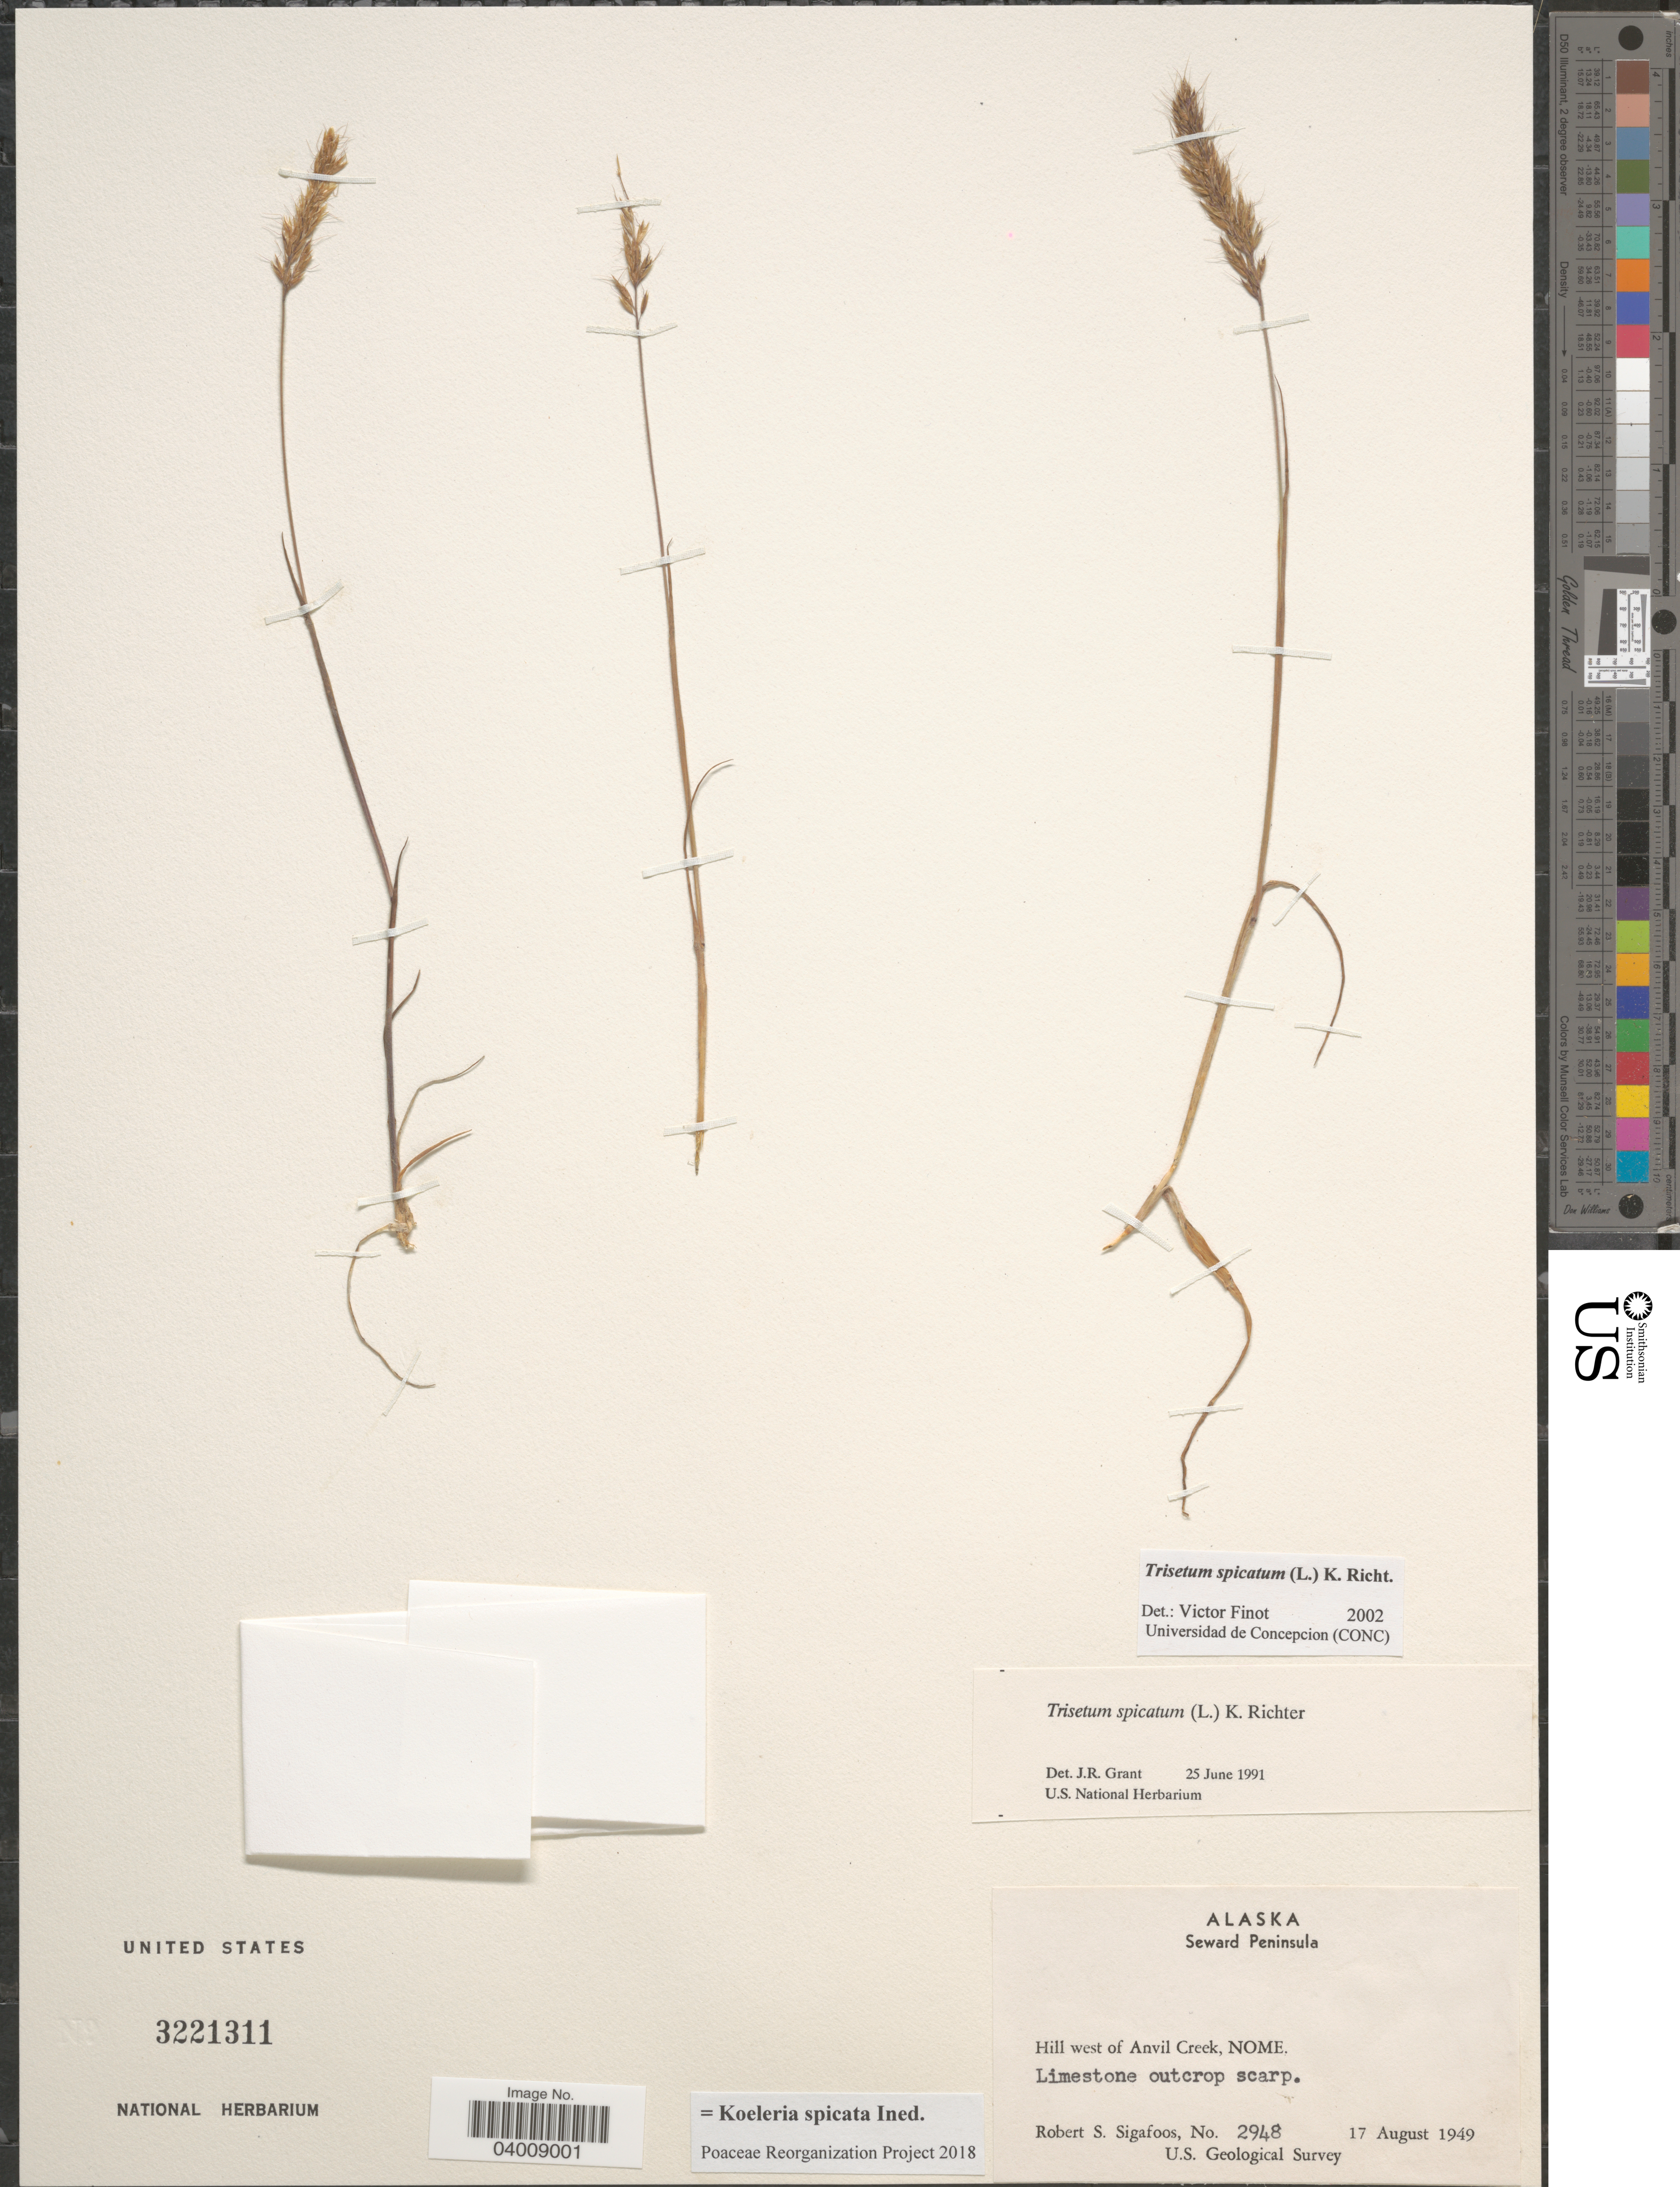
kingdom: Plantae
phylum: Tracheophyta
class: Liliopsida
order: Poales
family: Poaceae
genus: Koeleria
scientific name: Koeleria spicata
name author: (L.) Barberá et al.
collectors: R. Sigafoos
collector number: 2948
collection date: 1949-08-17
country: United States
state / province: Alaska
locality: Seward Peninsula. Hill west of Anvil Creek, Nome.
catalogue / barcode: US 3221311